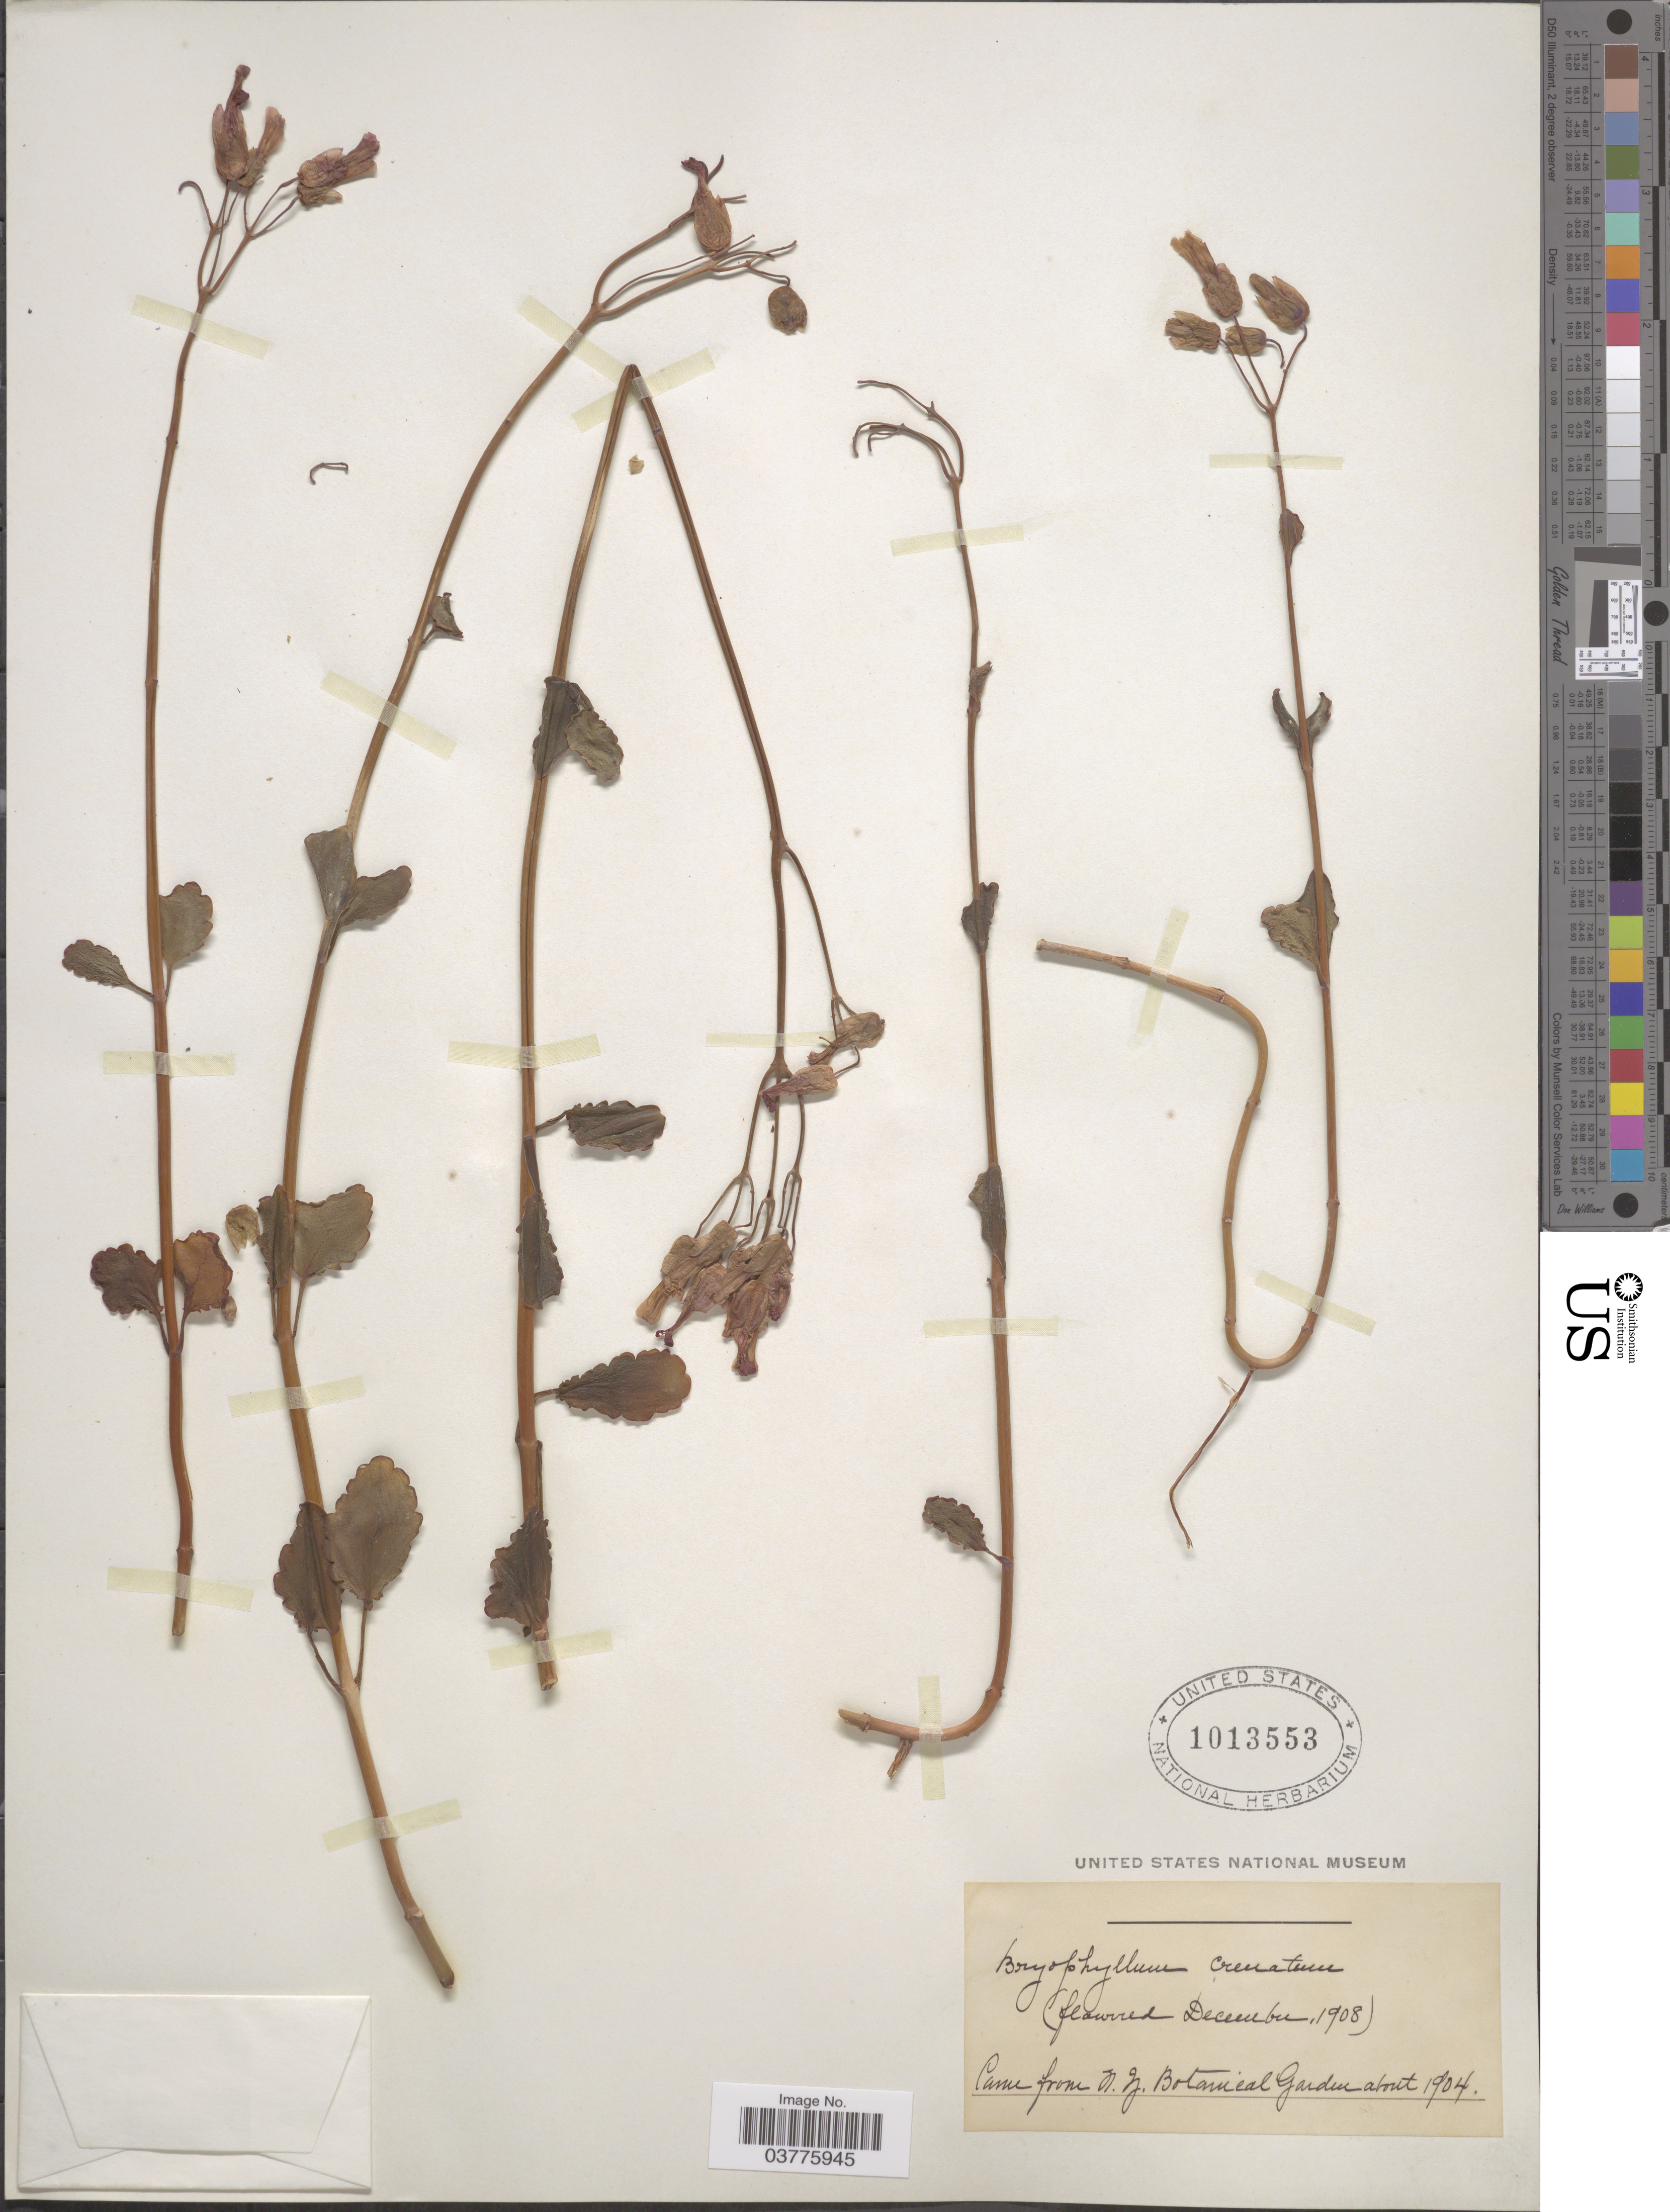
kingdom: Plantae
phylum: Tracheophyta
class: Magnoliopsida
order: Saxifragales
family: Crassulaceae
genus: Kalanchoe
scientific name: Kalanchoe laxiflora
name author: Baker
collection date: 1904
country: United States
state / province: New York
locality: N. Y. Botanical Garden.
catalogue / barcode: US 1013553